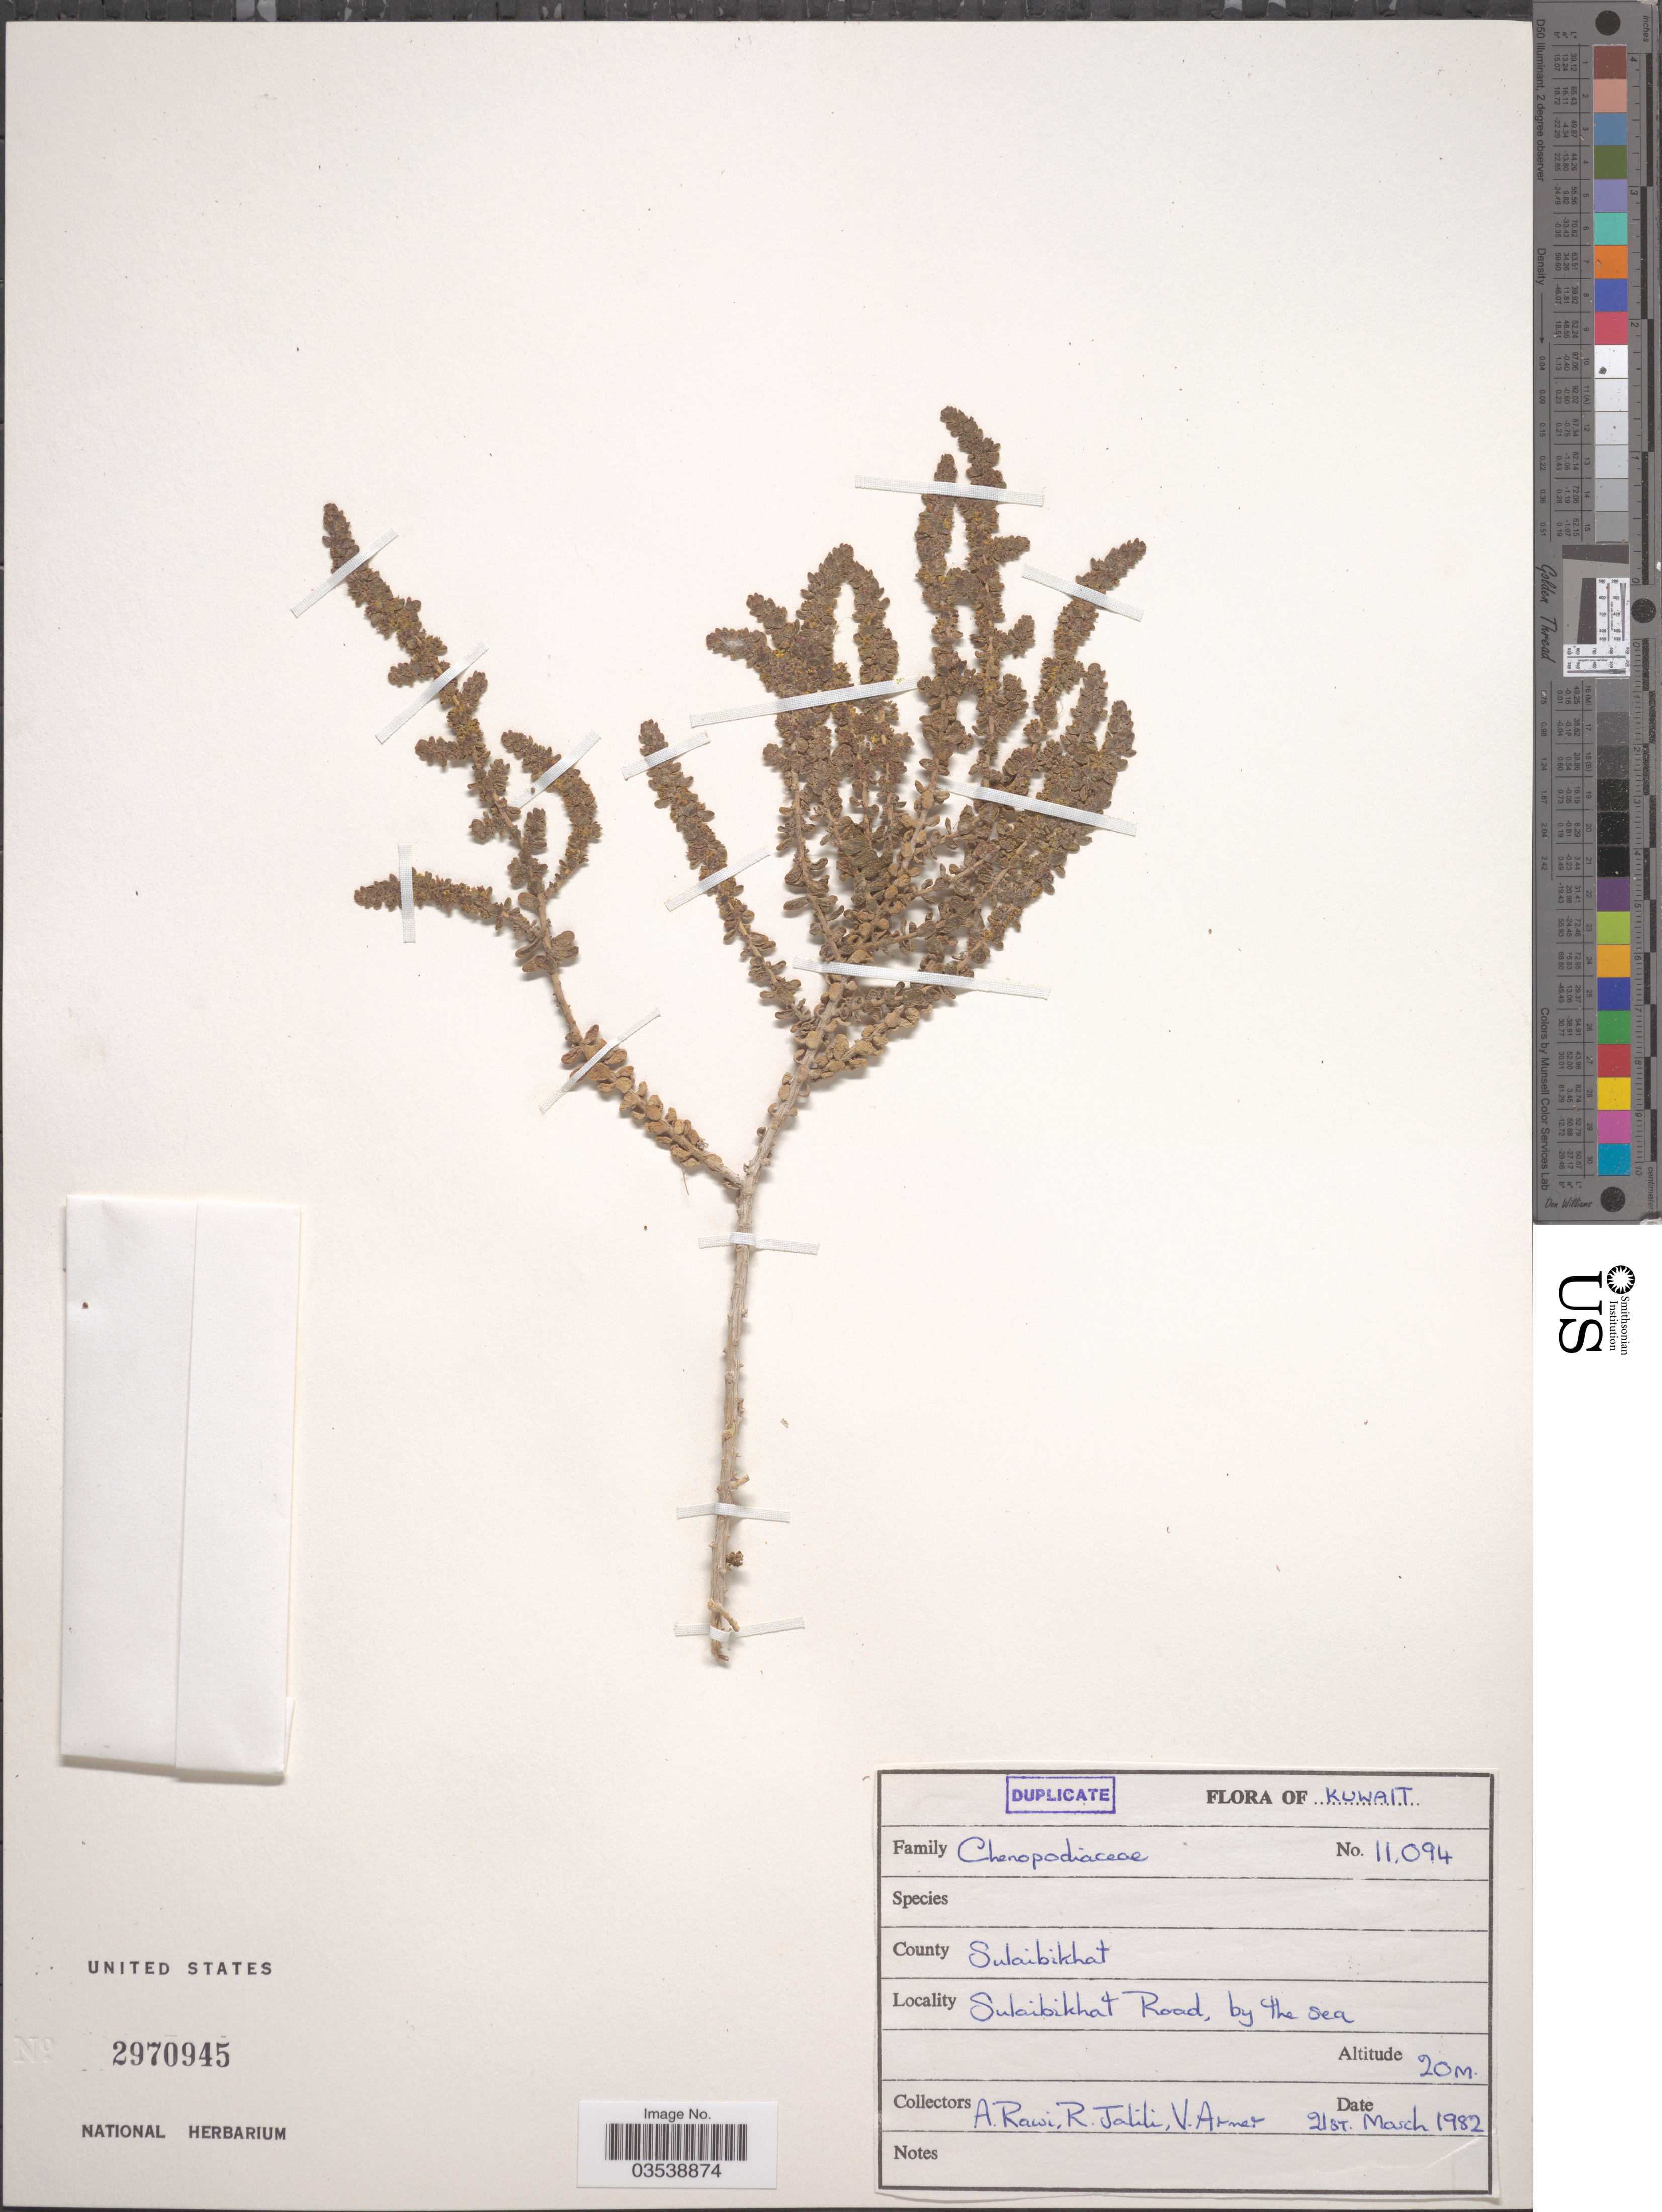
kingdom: Plantae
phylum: Tracheophyta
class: Magnoliopsida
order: Caryophyllales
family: Amaranthaceae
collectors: A. Rawi, R. Jalili & V. Armet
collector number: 11094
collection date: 1982-03-21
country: Kuwait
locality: County Sulaibikhat. Sulaibikhat Road, by the sea.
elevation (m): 20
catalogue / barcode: US 2970945